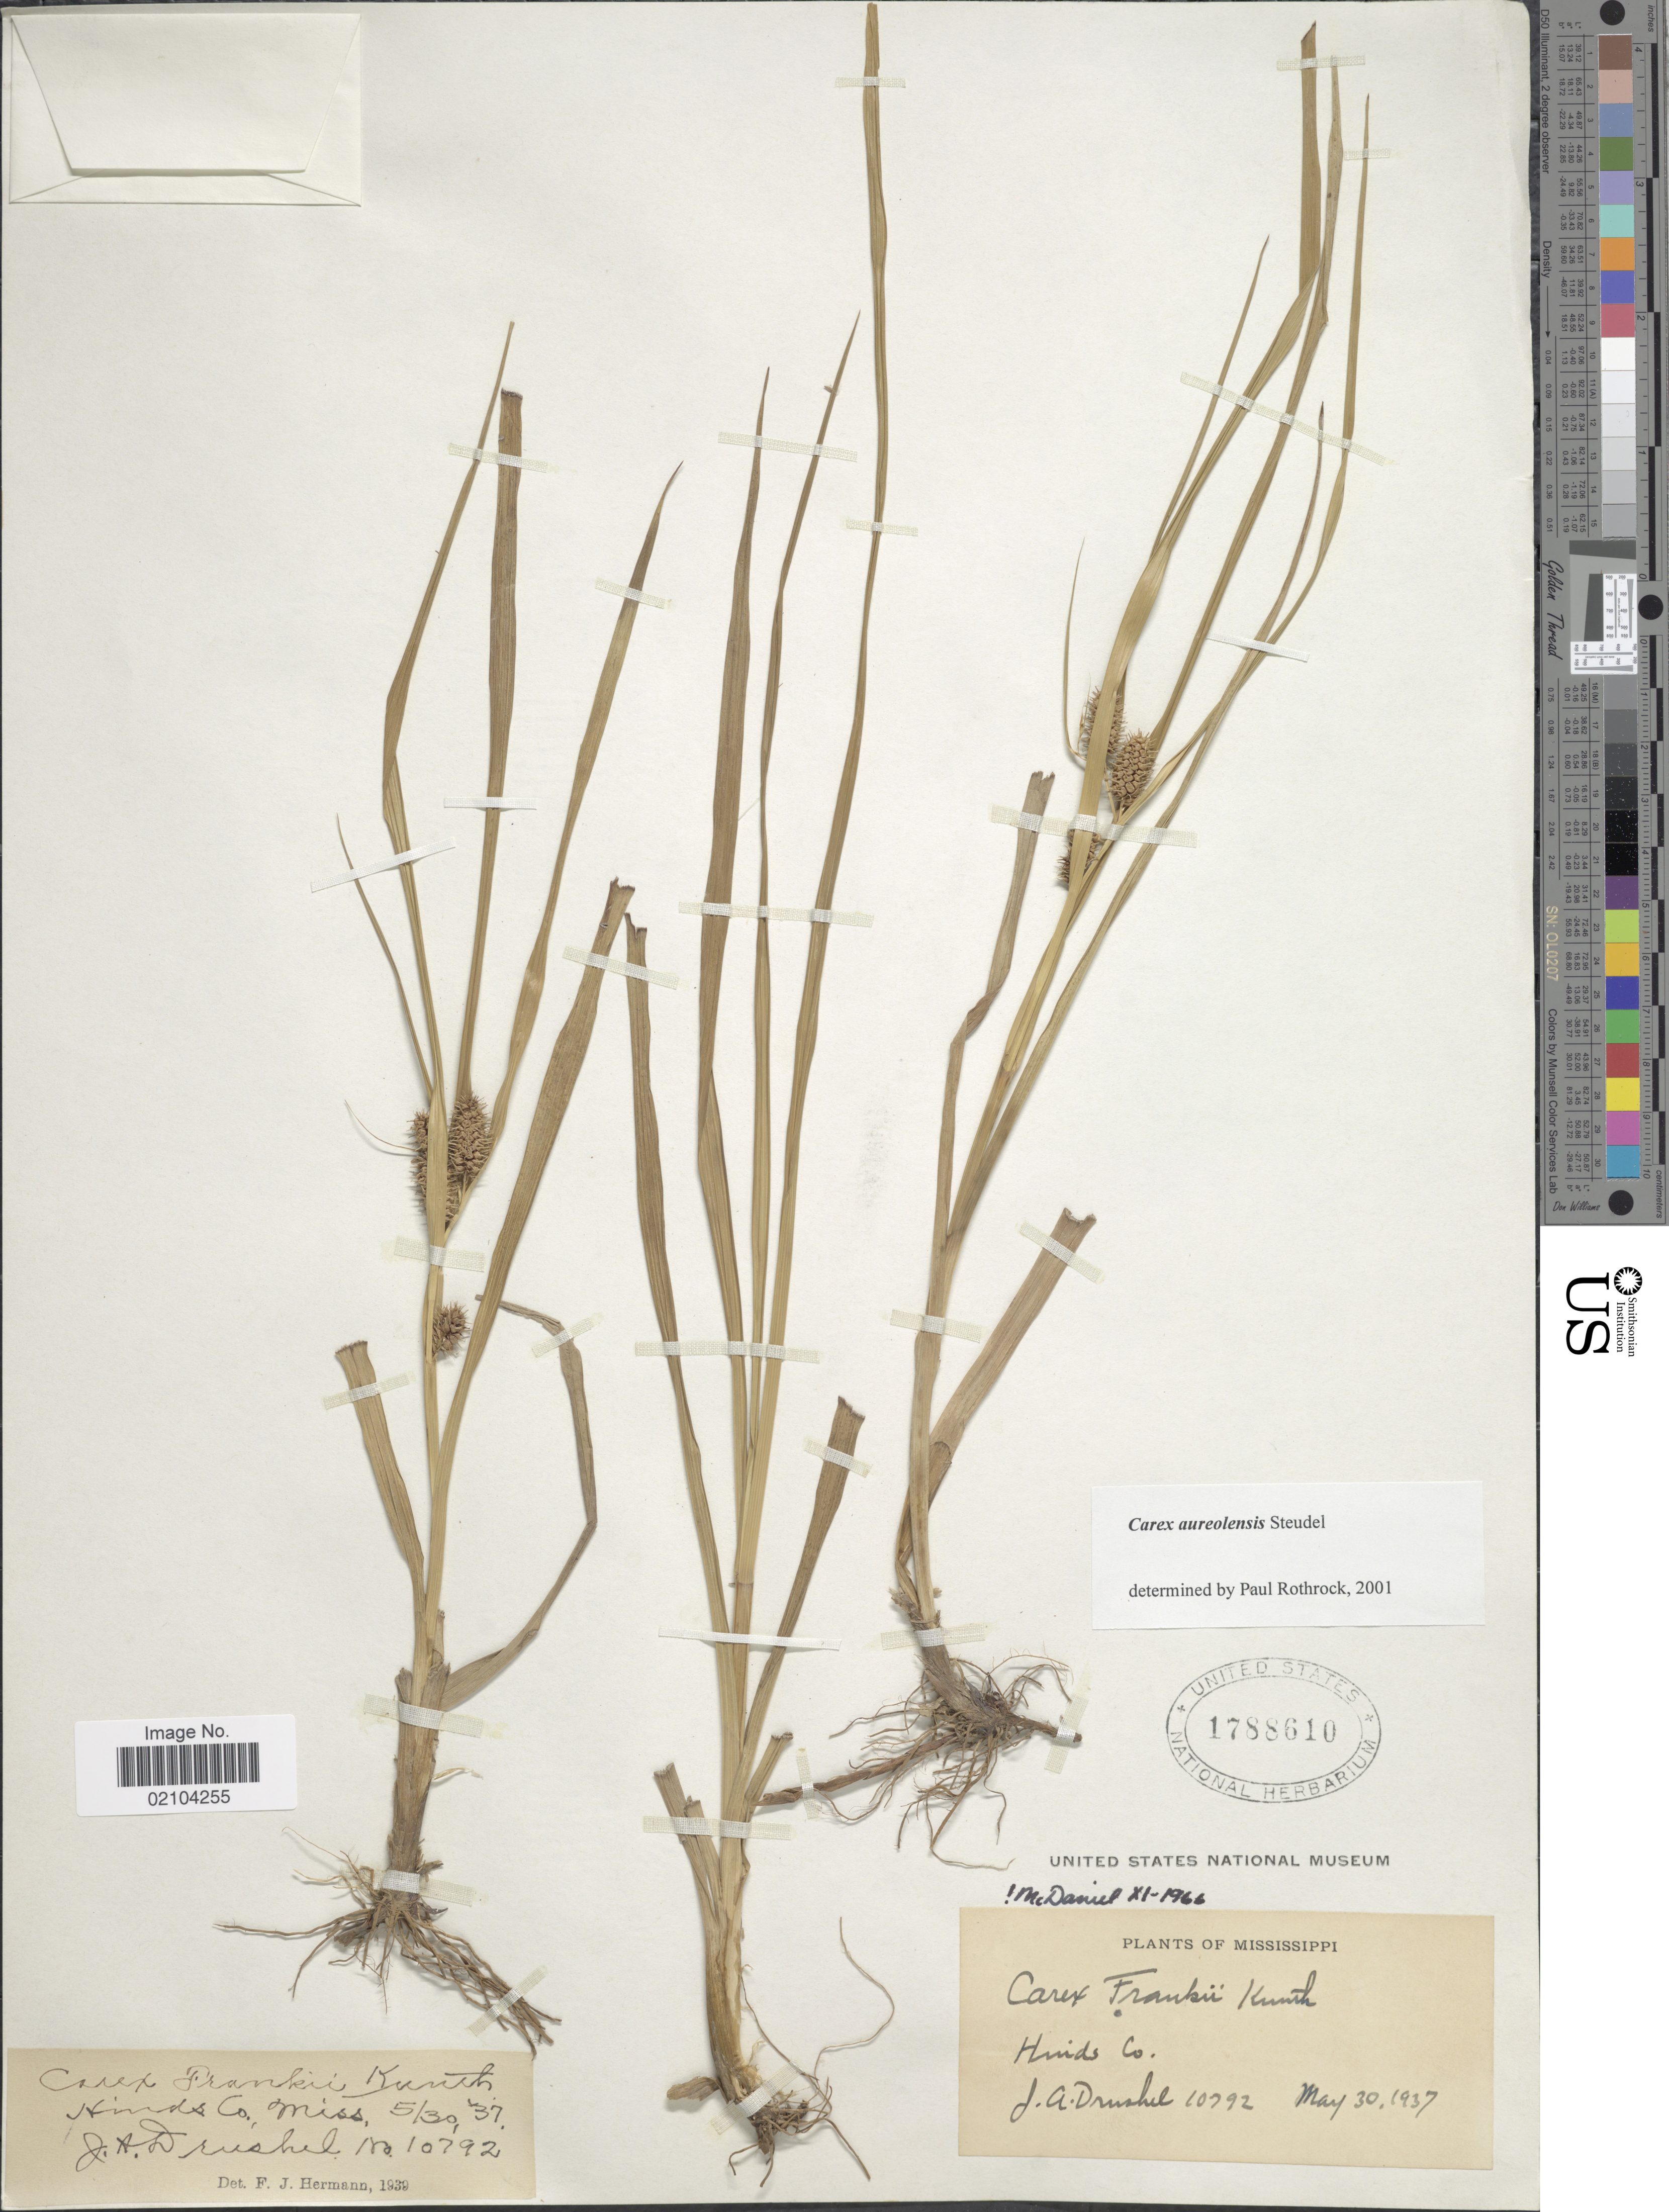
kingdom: Plantae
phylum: Tracheophyta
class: Liliopsida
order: Poales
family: Cyperaceae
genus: Carex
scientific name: Carex aureolensis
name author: Steud.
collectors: J. A. Drushel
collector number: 10792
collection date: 1937-05-30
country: United States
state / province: Mississippi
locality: Hinds Co. Miss.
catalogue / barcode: US 1788610